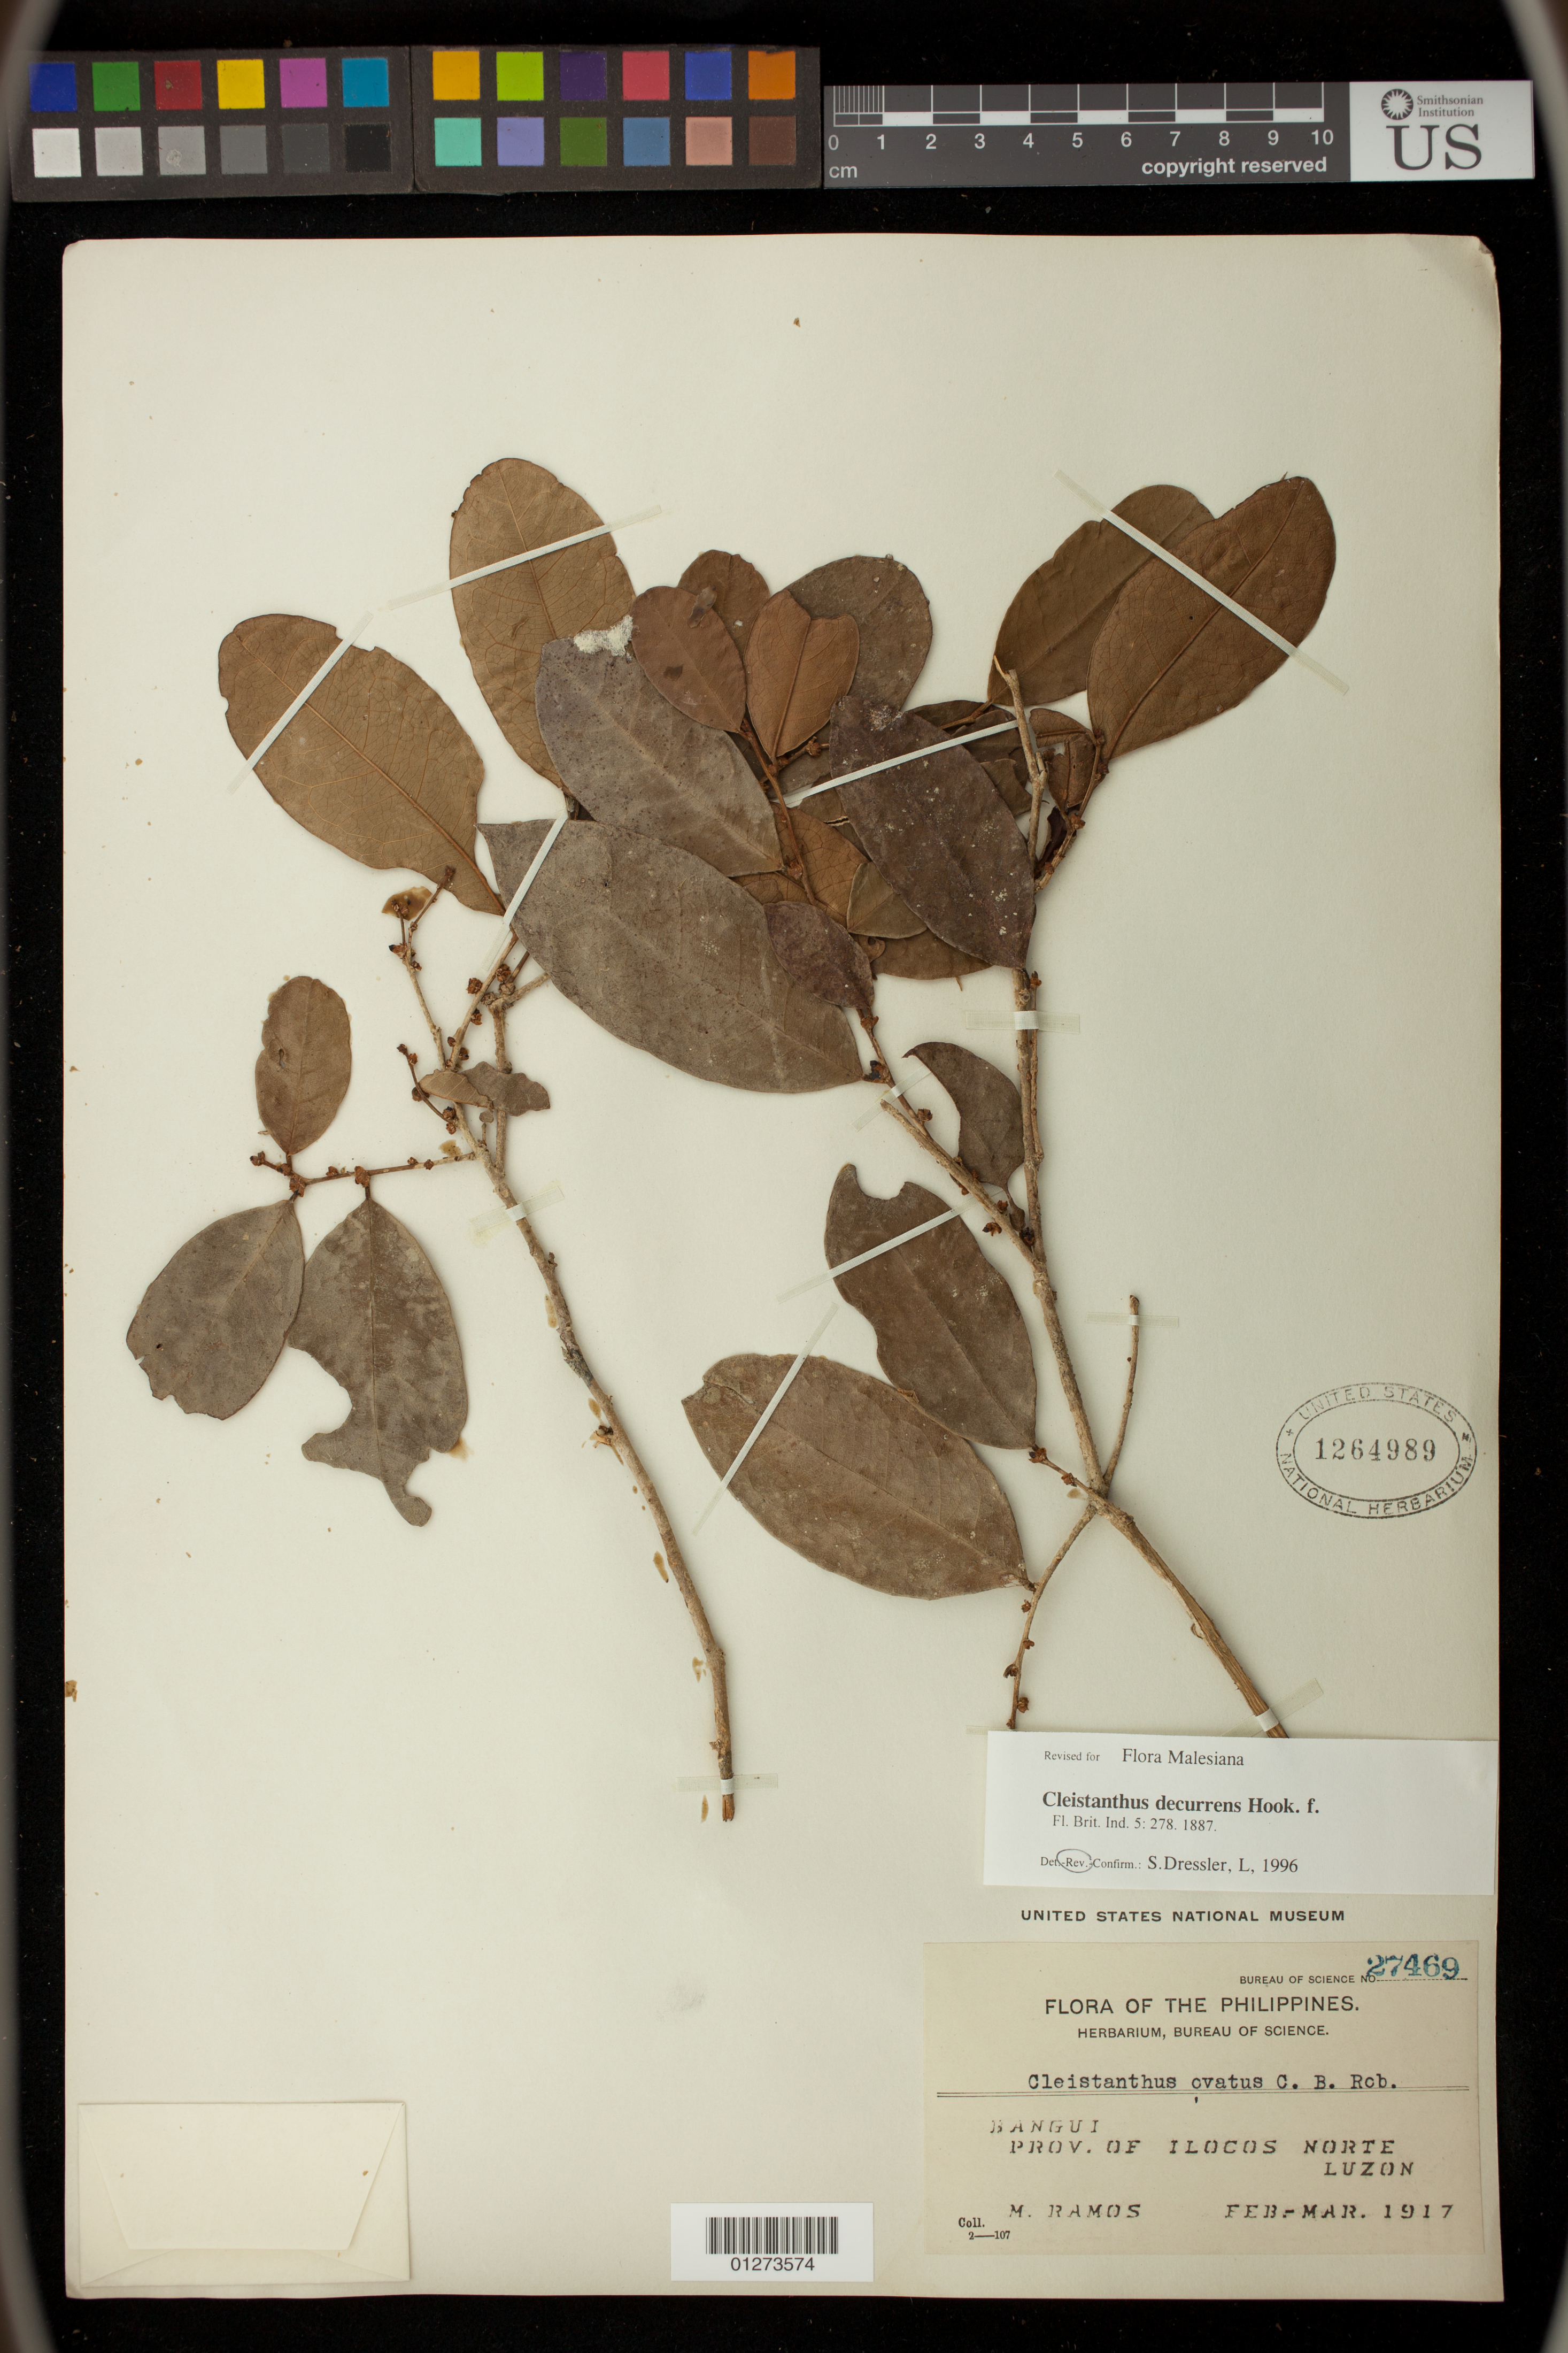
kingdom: Plantae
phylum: Tracheophyta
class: Magnoliopsida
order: Malpighiales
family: Phyllanthaceae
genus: Cleistanthus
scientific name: Cleistanthus decurrens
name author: Hook. f.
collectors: M. Ramos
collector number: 27469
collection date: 1917-02/1917-03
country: Philippines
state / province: Ilocos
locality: Bangui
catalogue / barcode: US 1264989